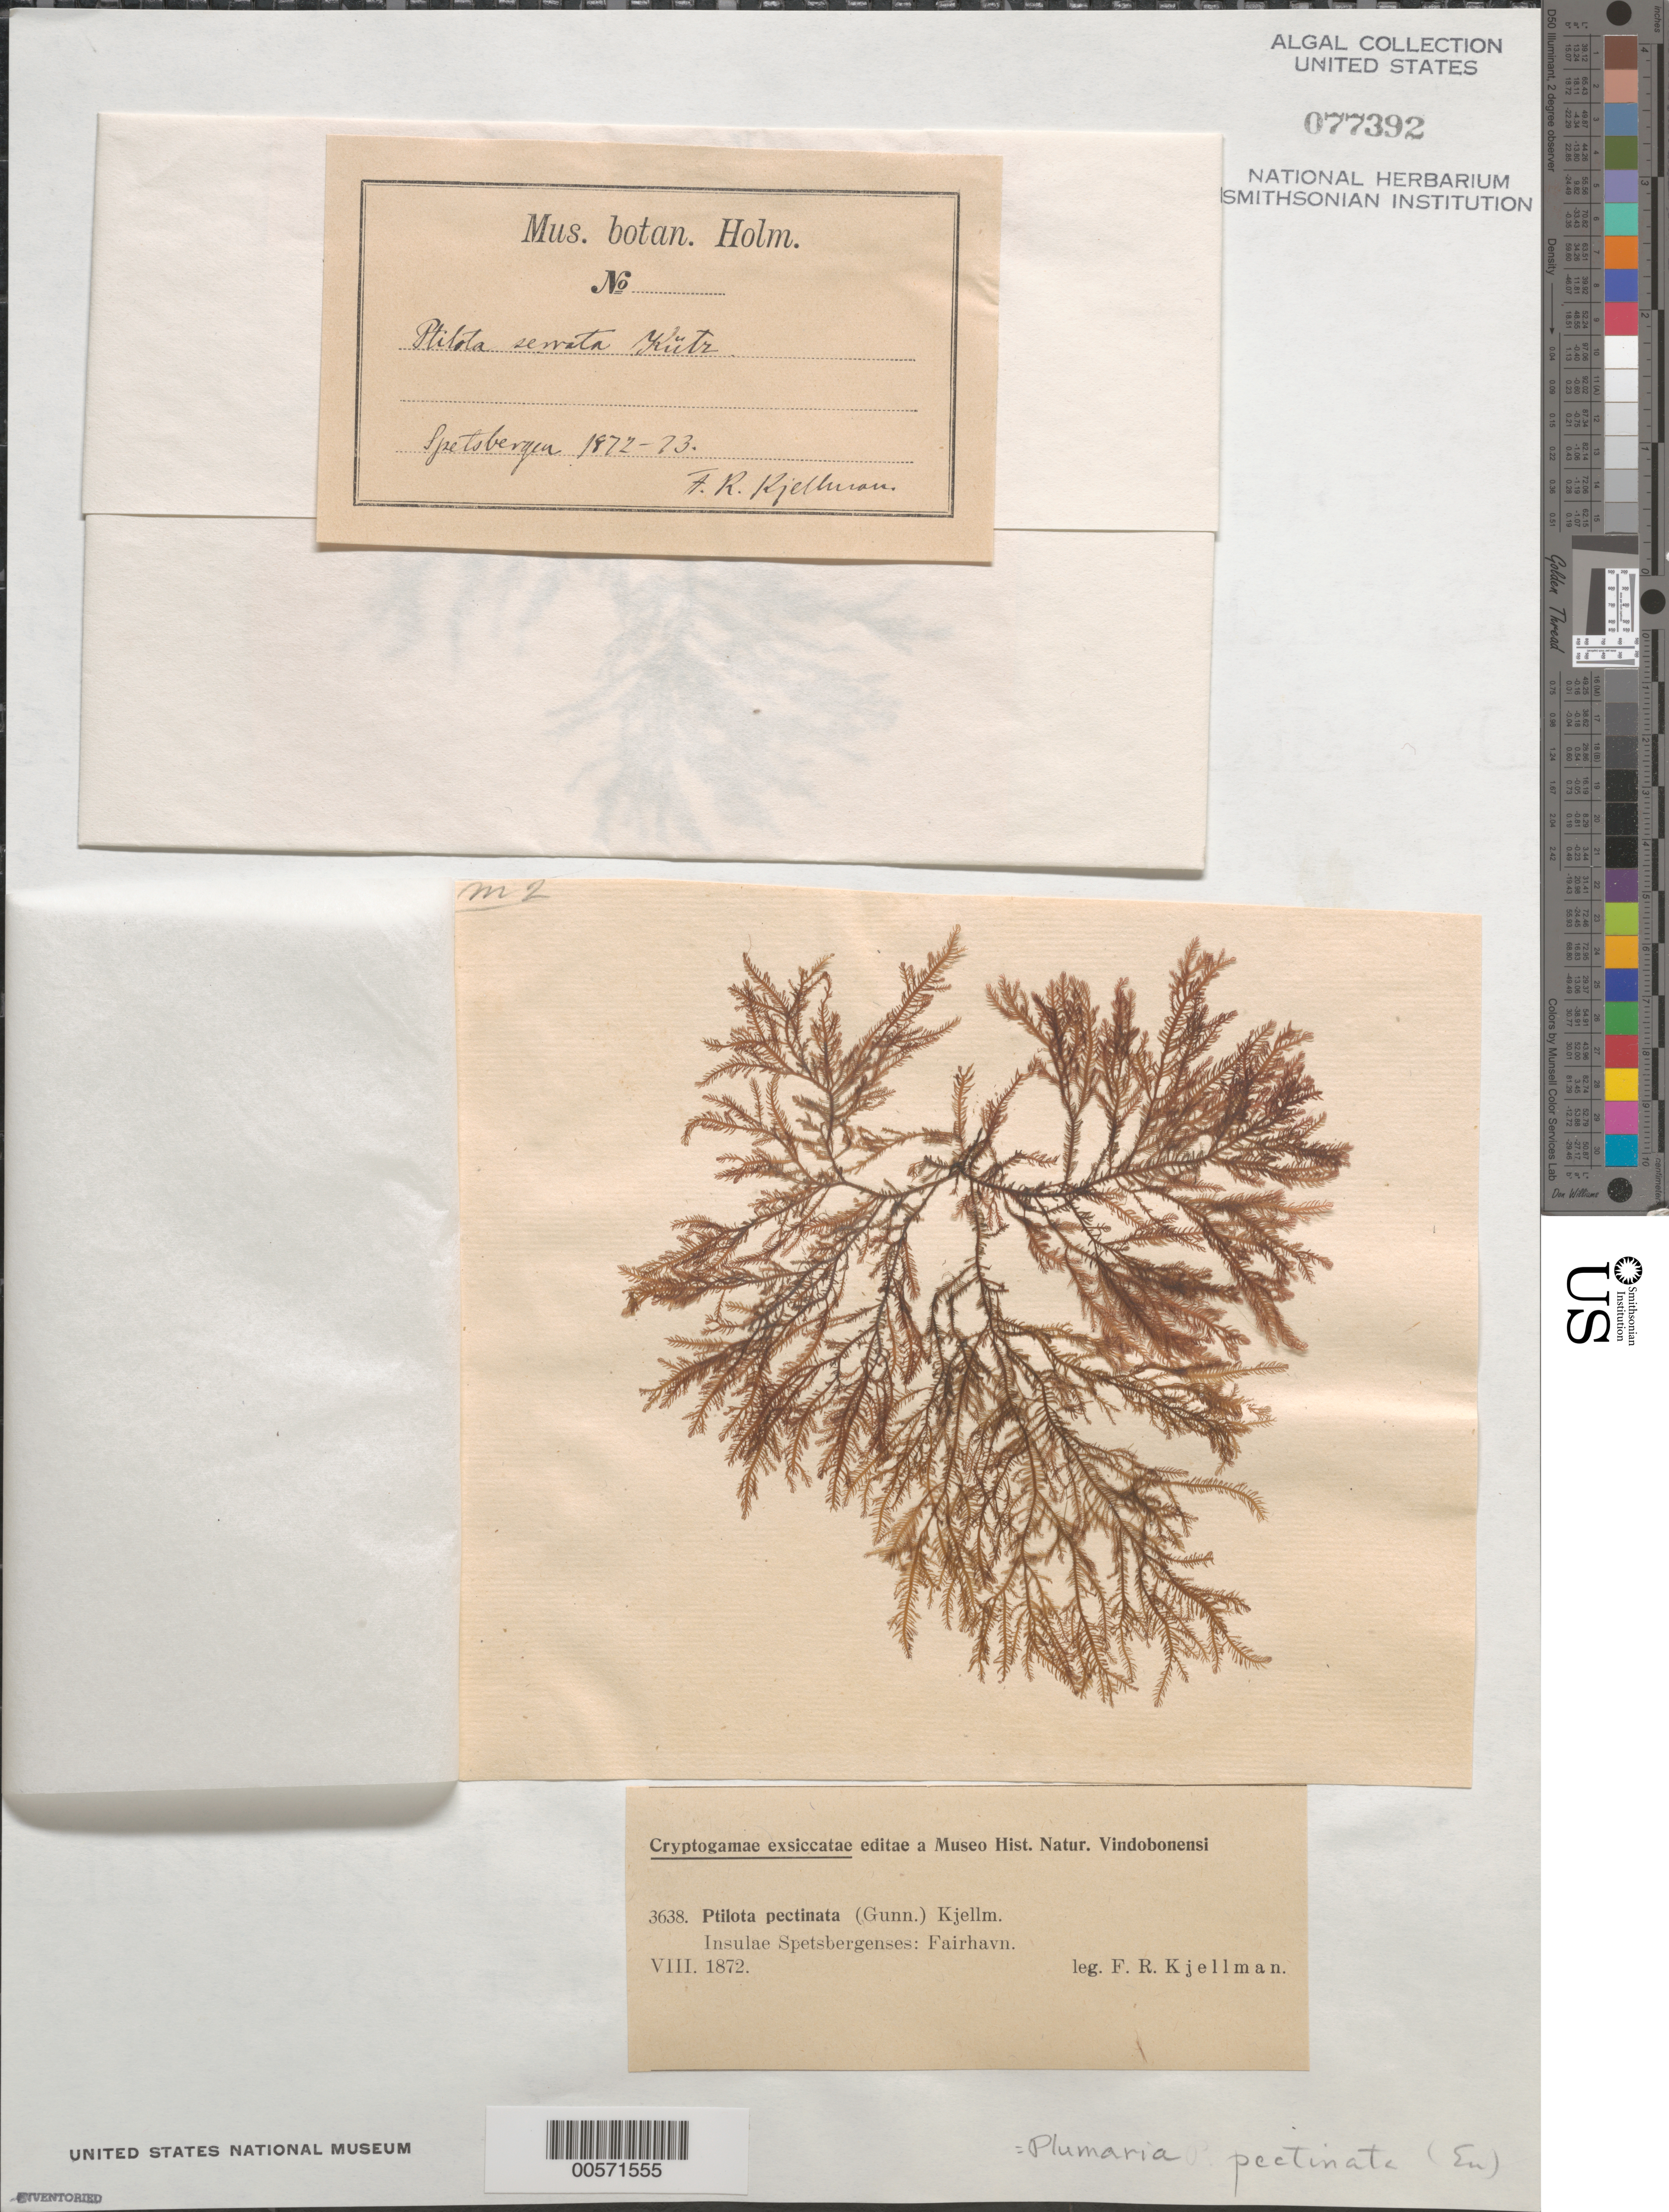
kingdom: Plantae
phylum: Rhodophyta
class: Florideophyceae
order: Ceramiales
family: Wrangeliaceae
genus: Plumaria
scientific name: Plumaria pectinata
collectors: F. R. Kjellman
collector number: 3638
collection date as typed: Aug 1872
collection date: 1872-08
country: Norway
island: Spitsbergen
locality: Fairhavn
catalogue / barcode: US 77392